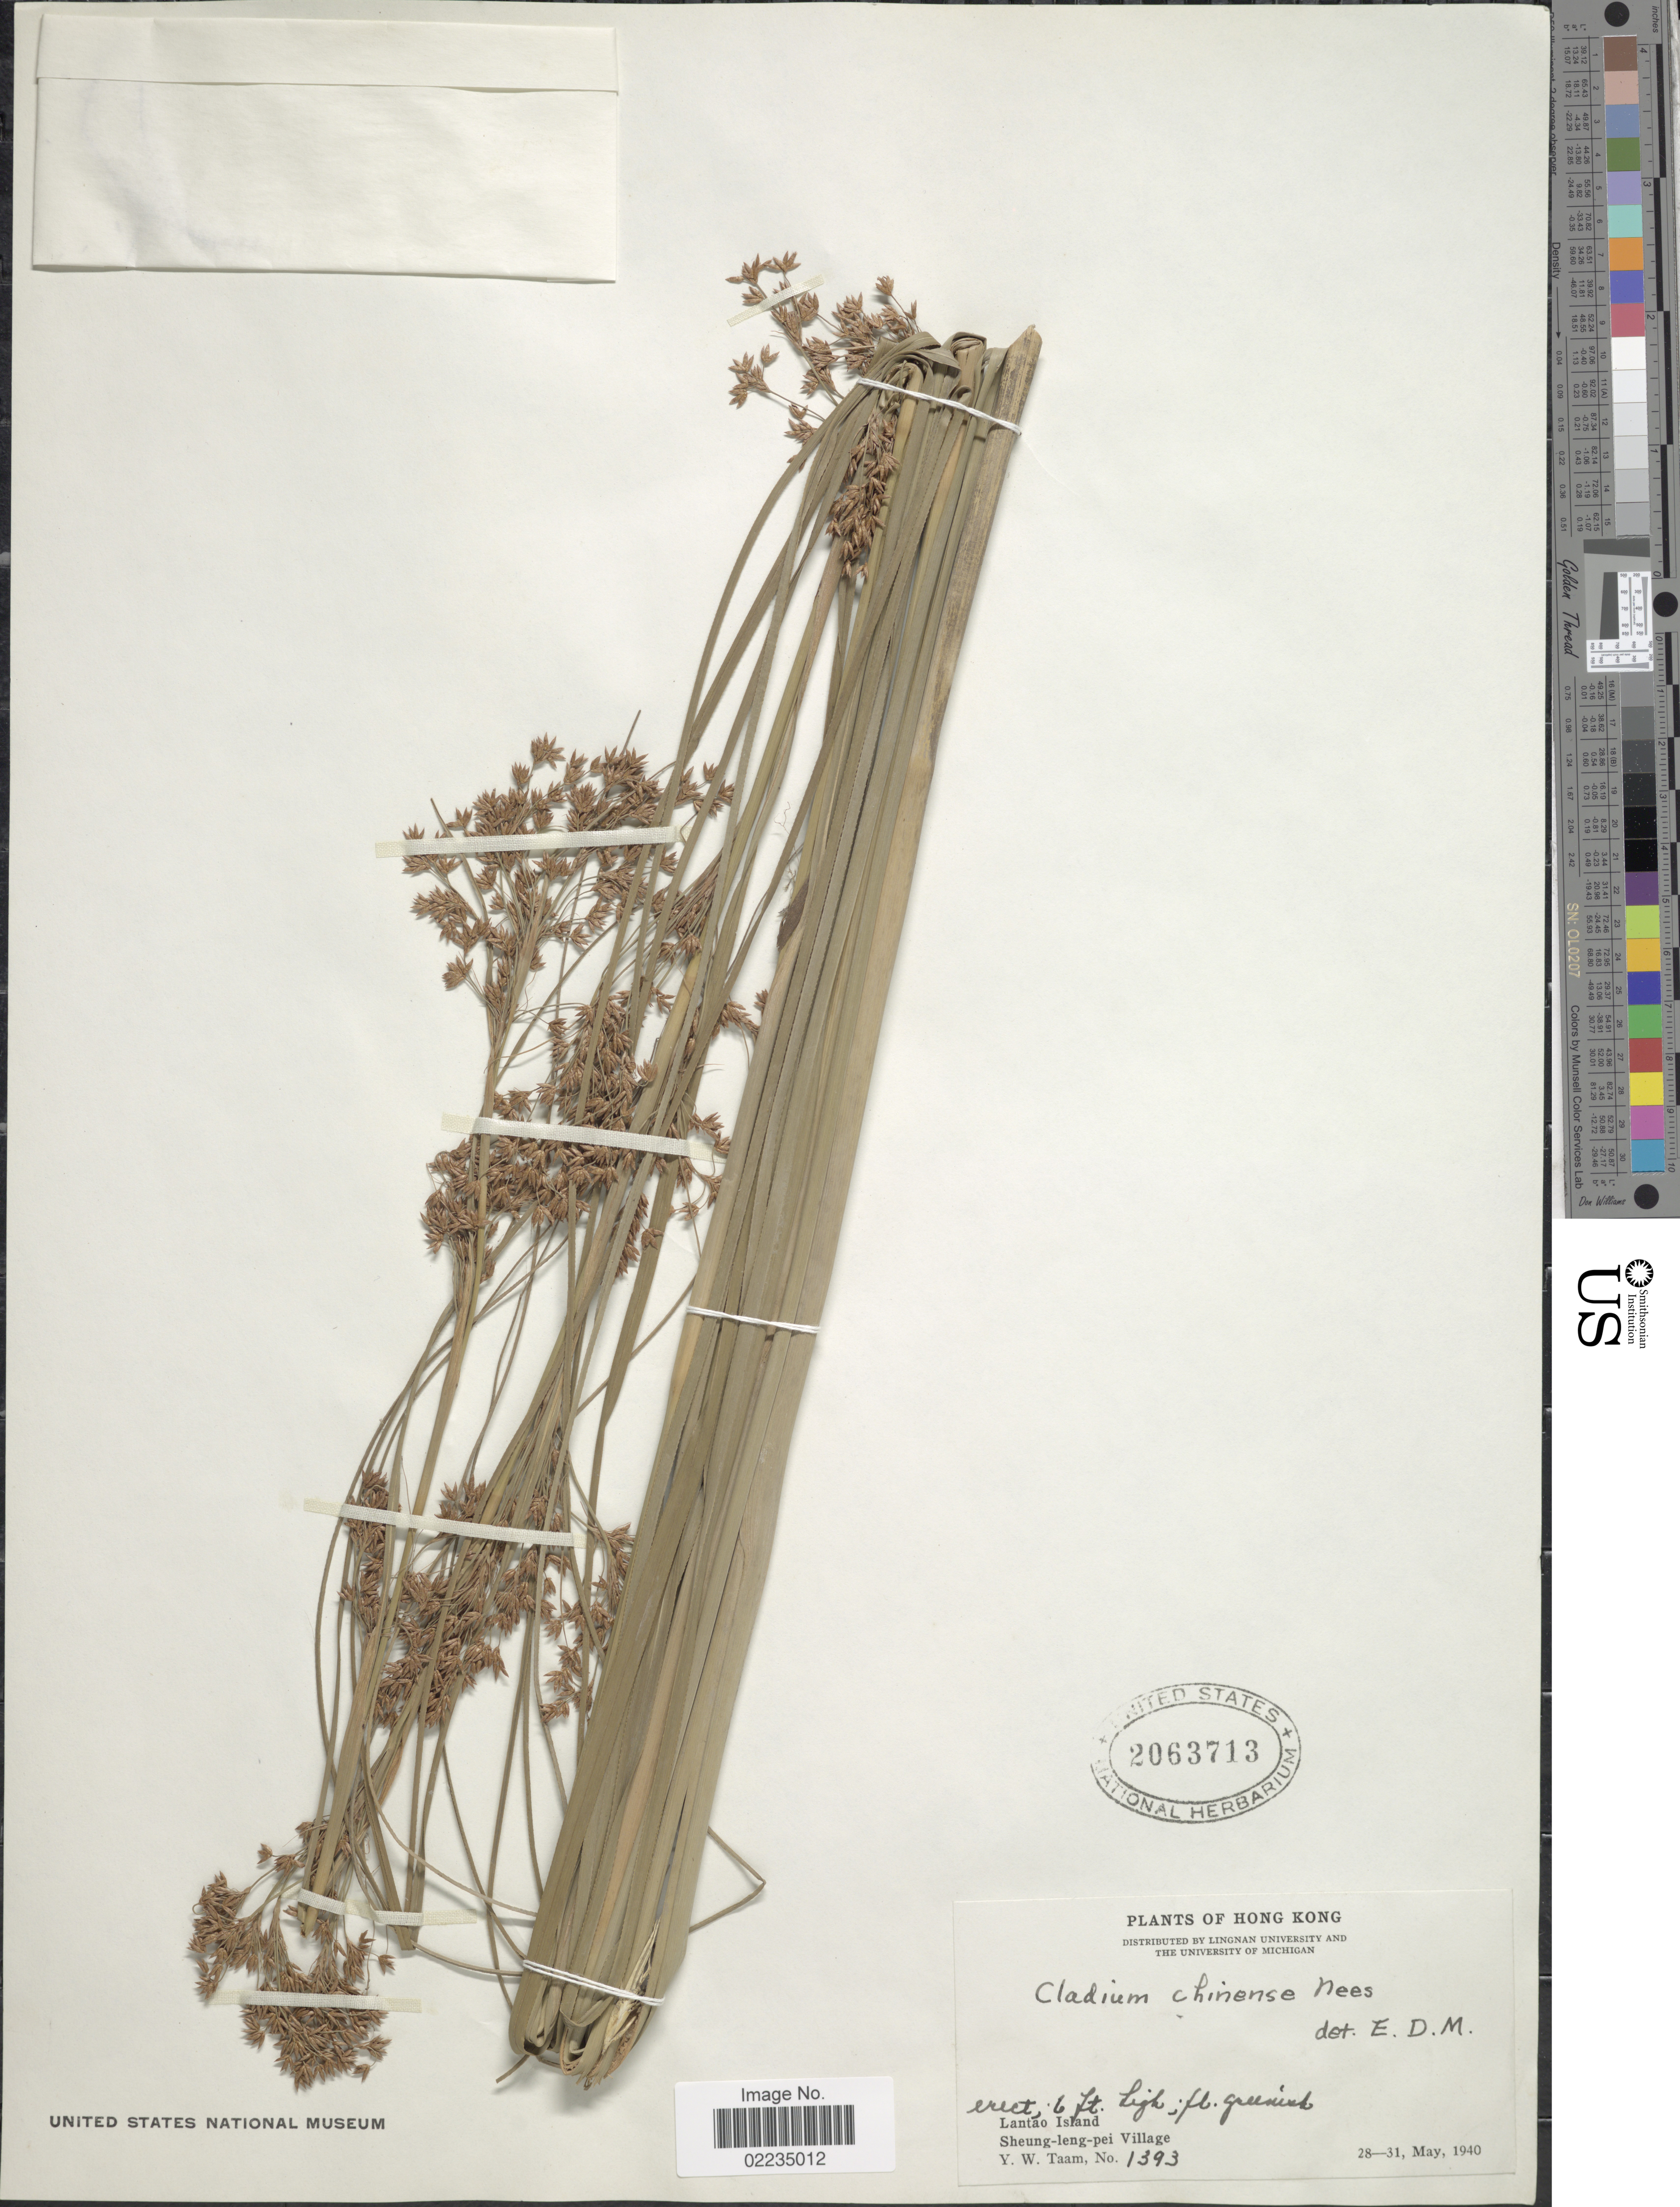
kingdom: Plantae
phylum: Tracheophyta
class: Liliopsida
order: Poales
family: Cyperaceae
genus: Cladium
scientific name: Cladium jamaicense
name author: Crantz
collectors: Y. W. Taam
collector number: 1393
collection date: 1940-05-28/1940-05-31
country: China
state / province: Hong Kong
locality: Lantao Island, Sheung-leng-pei Village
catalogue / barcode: US 2063713